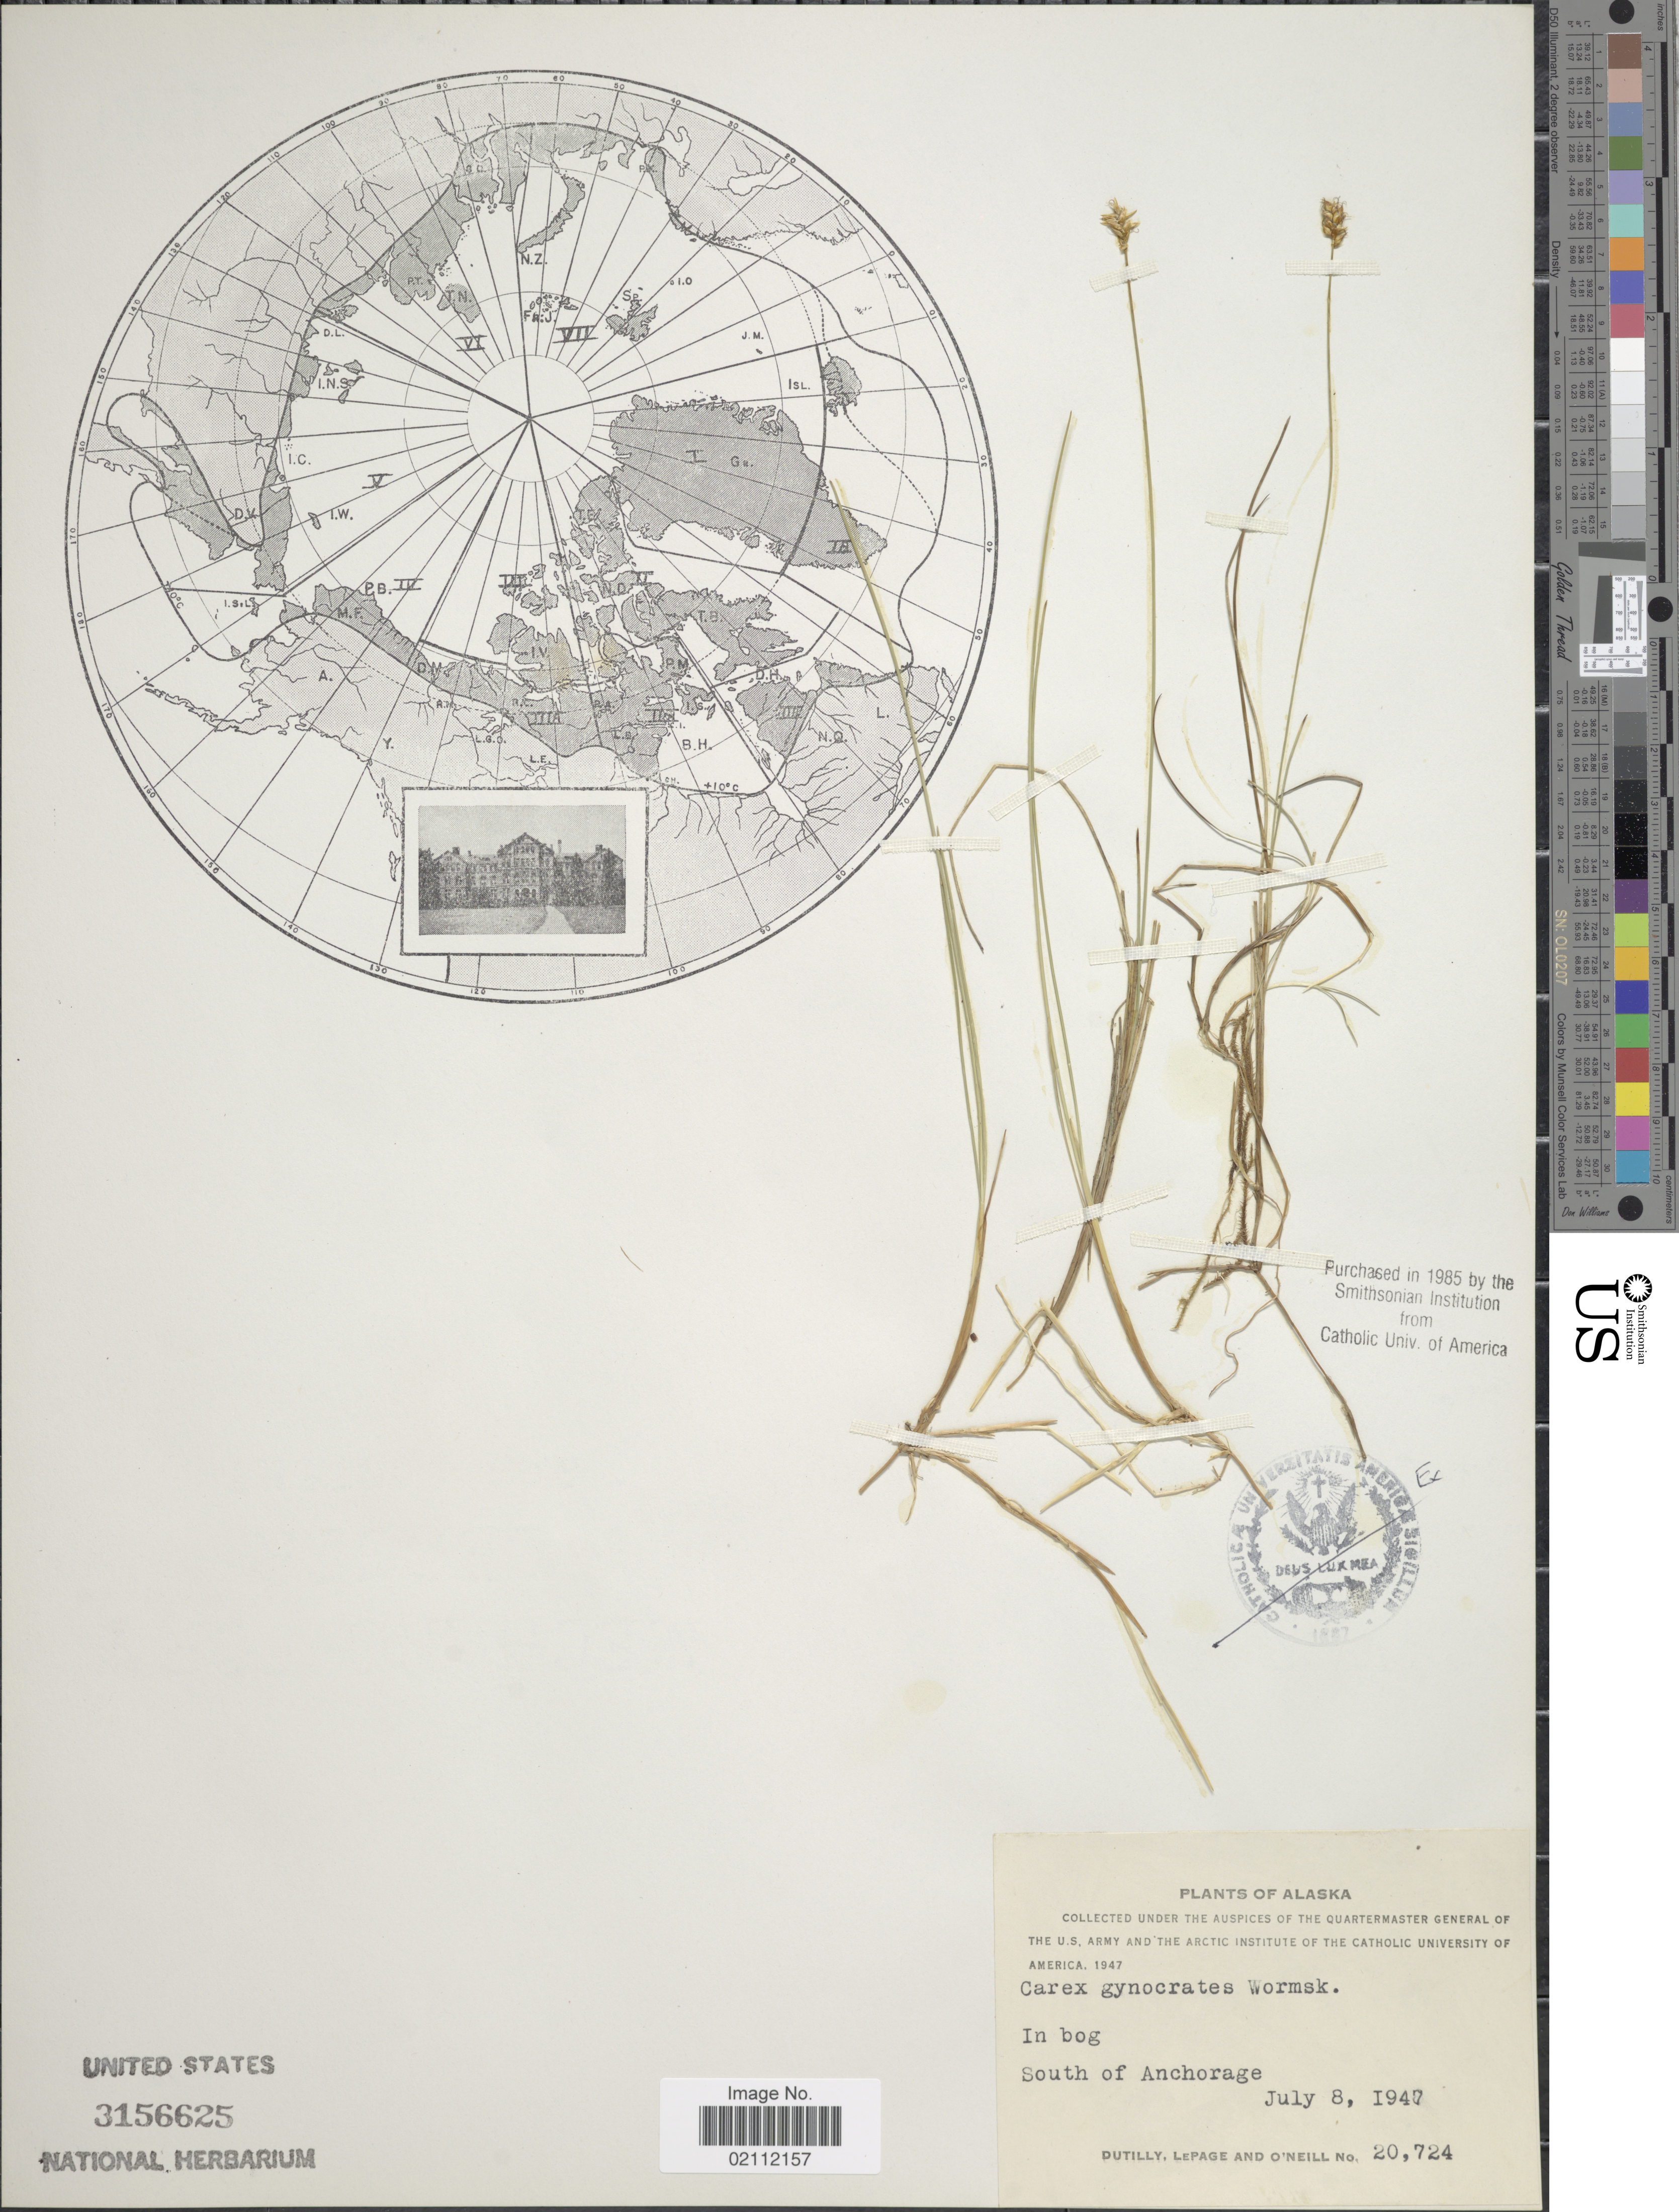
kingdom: Plantae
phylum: Tracheophyta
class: Liliopsida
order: Poales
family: Cyperaceae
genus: Carex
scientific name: Carex nardina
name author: (Hornem.) Fr.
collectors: -. Dutilly, -. LePage & O' Neill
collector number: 20724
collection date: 1947-07-08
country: United States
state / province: Alaska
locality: South of Anchorage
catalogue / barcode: US 3156625